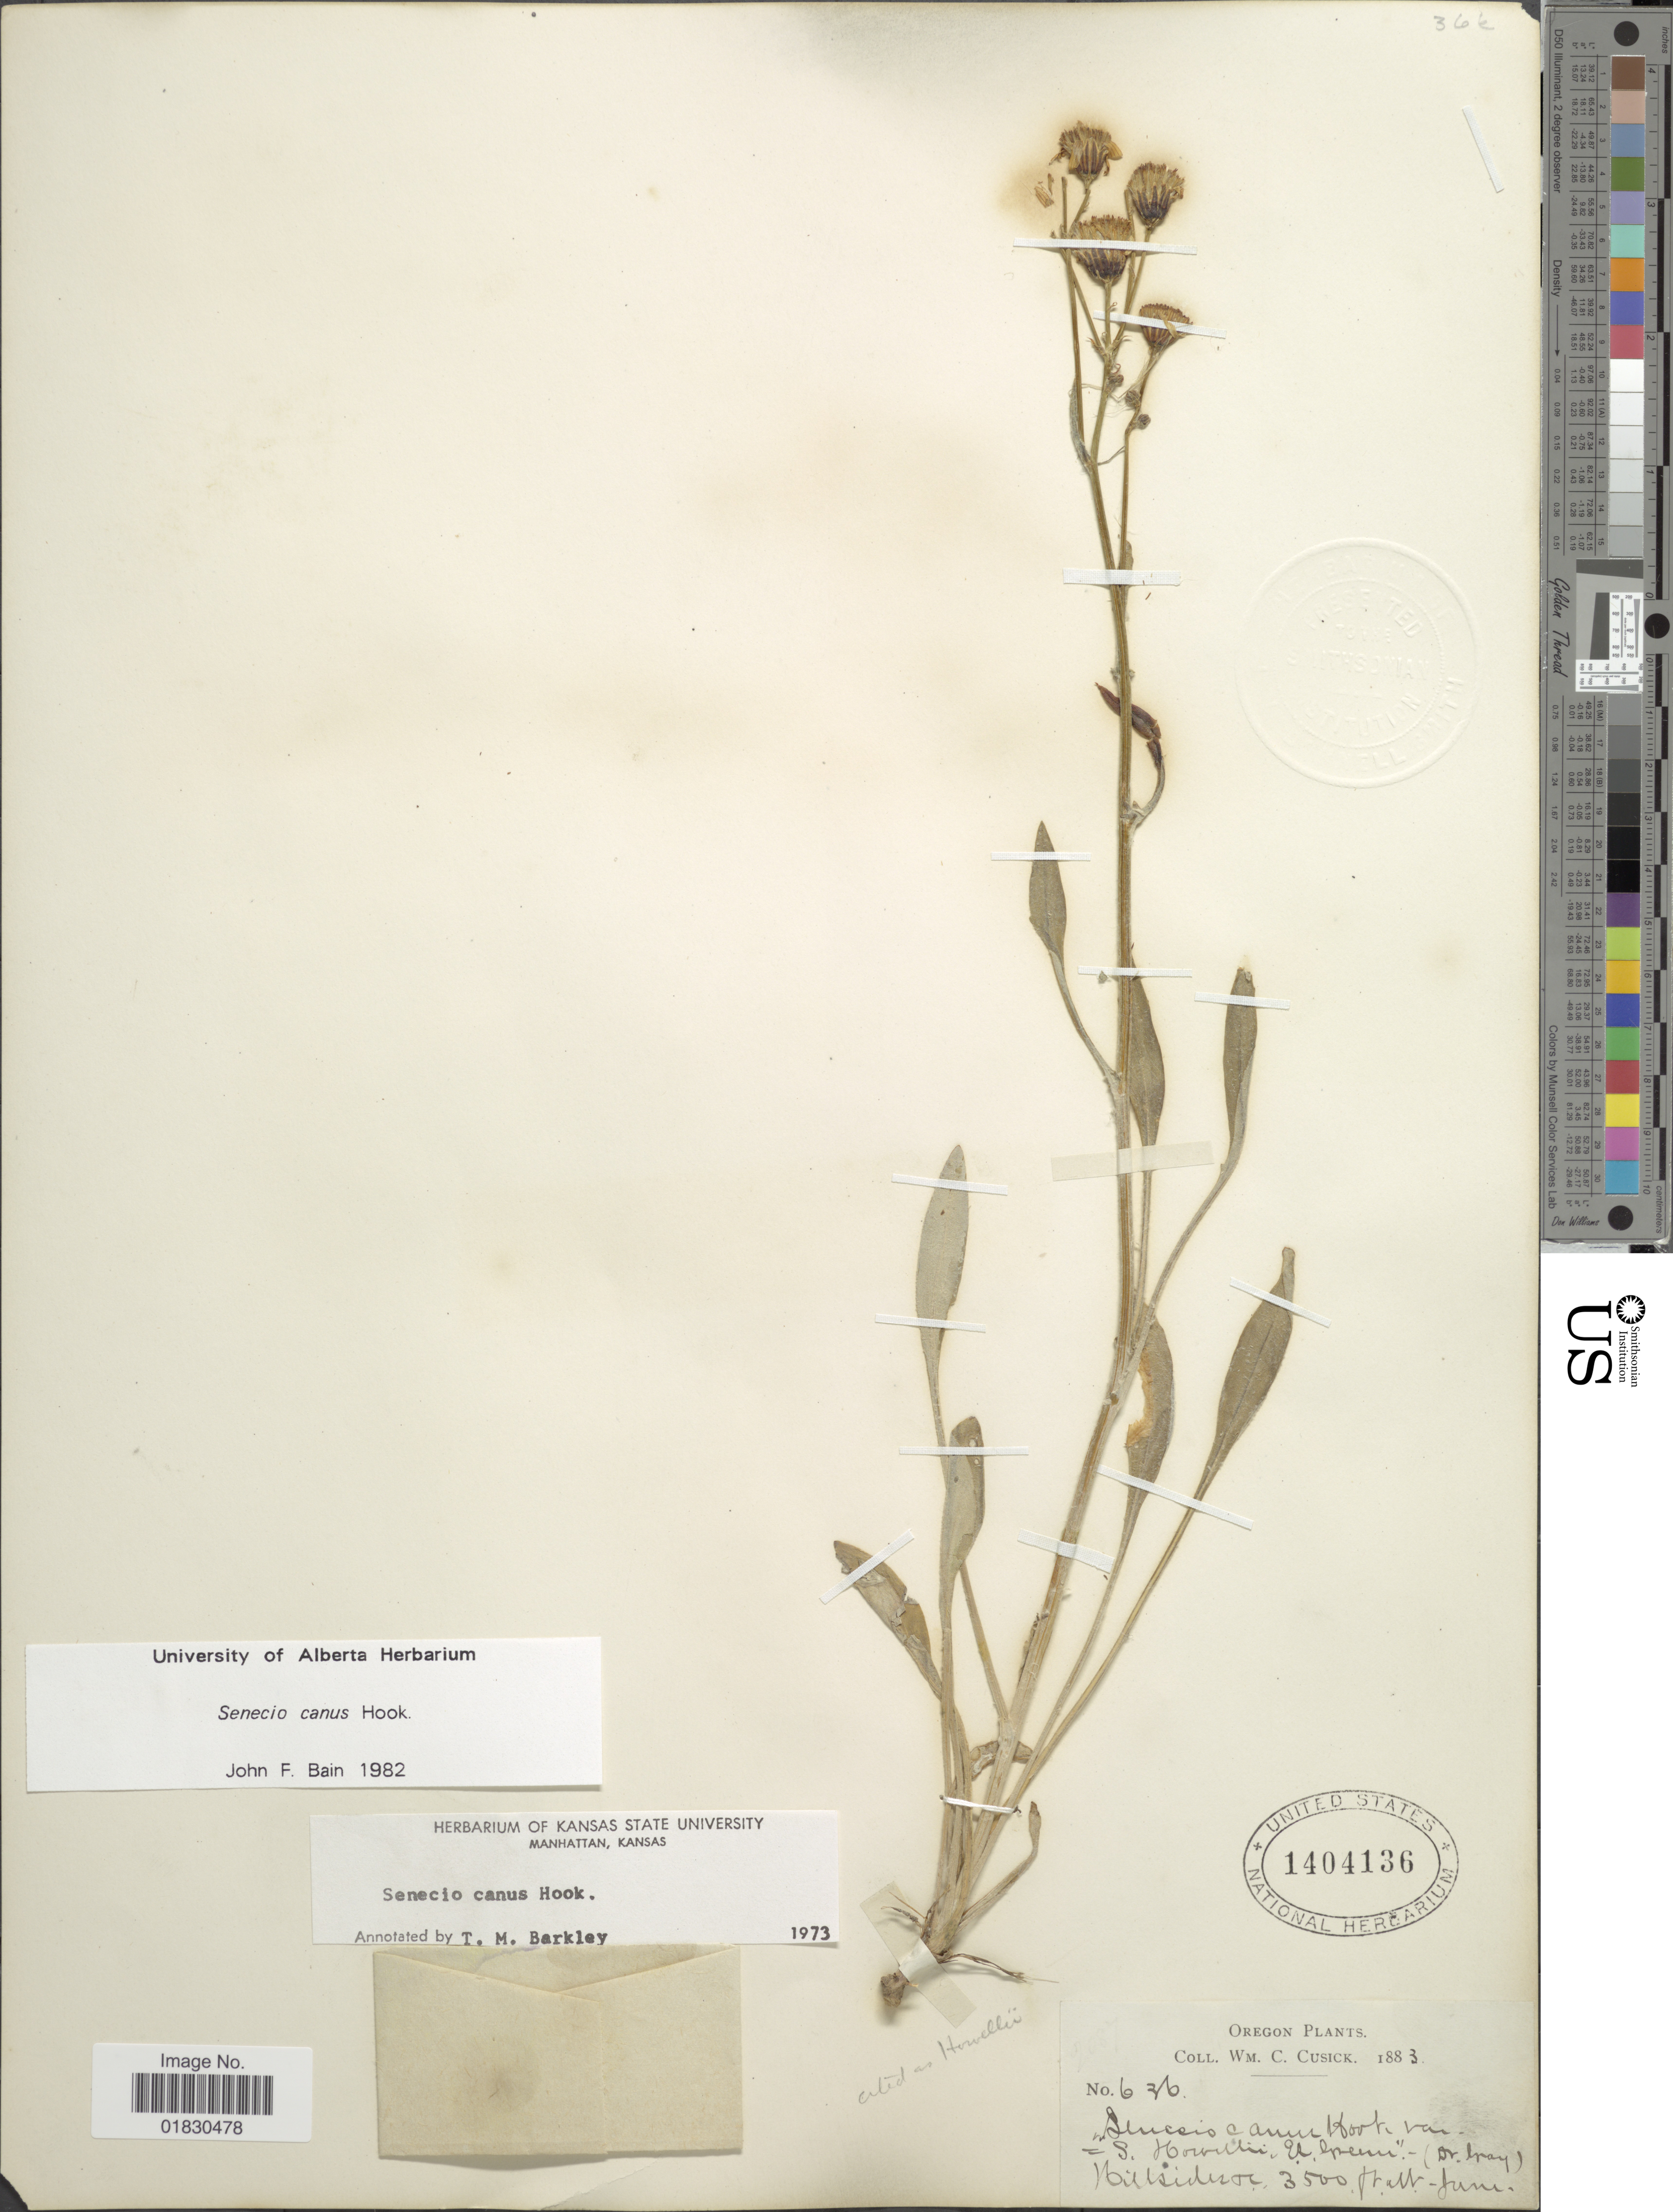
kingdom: Plantae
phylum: Tracheophyta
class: Magnoliopsida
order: Asterales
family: Asteraceae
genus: Packera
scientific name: Packera cana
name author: (Hook.) W.A. Weber & Á. Löve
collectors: W. C. Cusick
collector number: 636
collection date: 1883-06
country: United States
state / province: Oregon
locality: Hillsides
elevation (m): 1067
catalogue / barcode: US 1404136